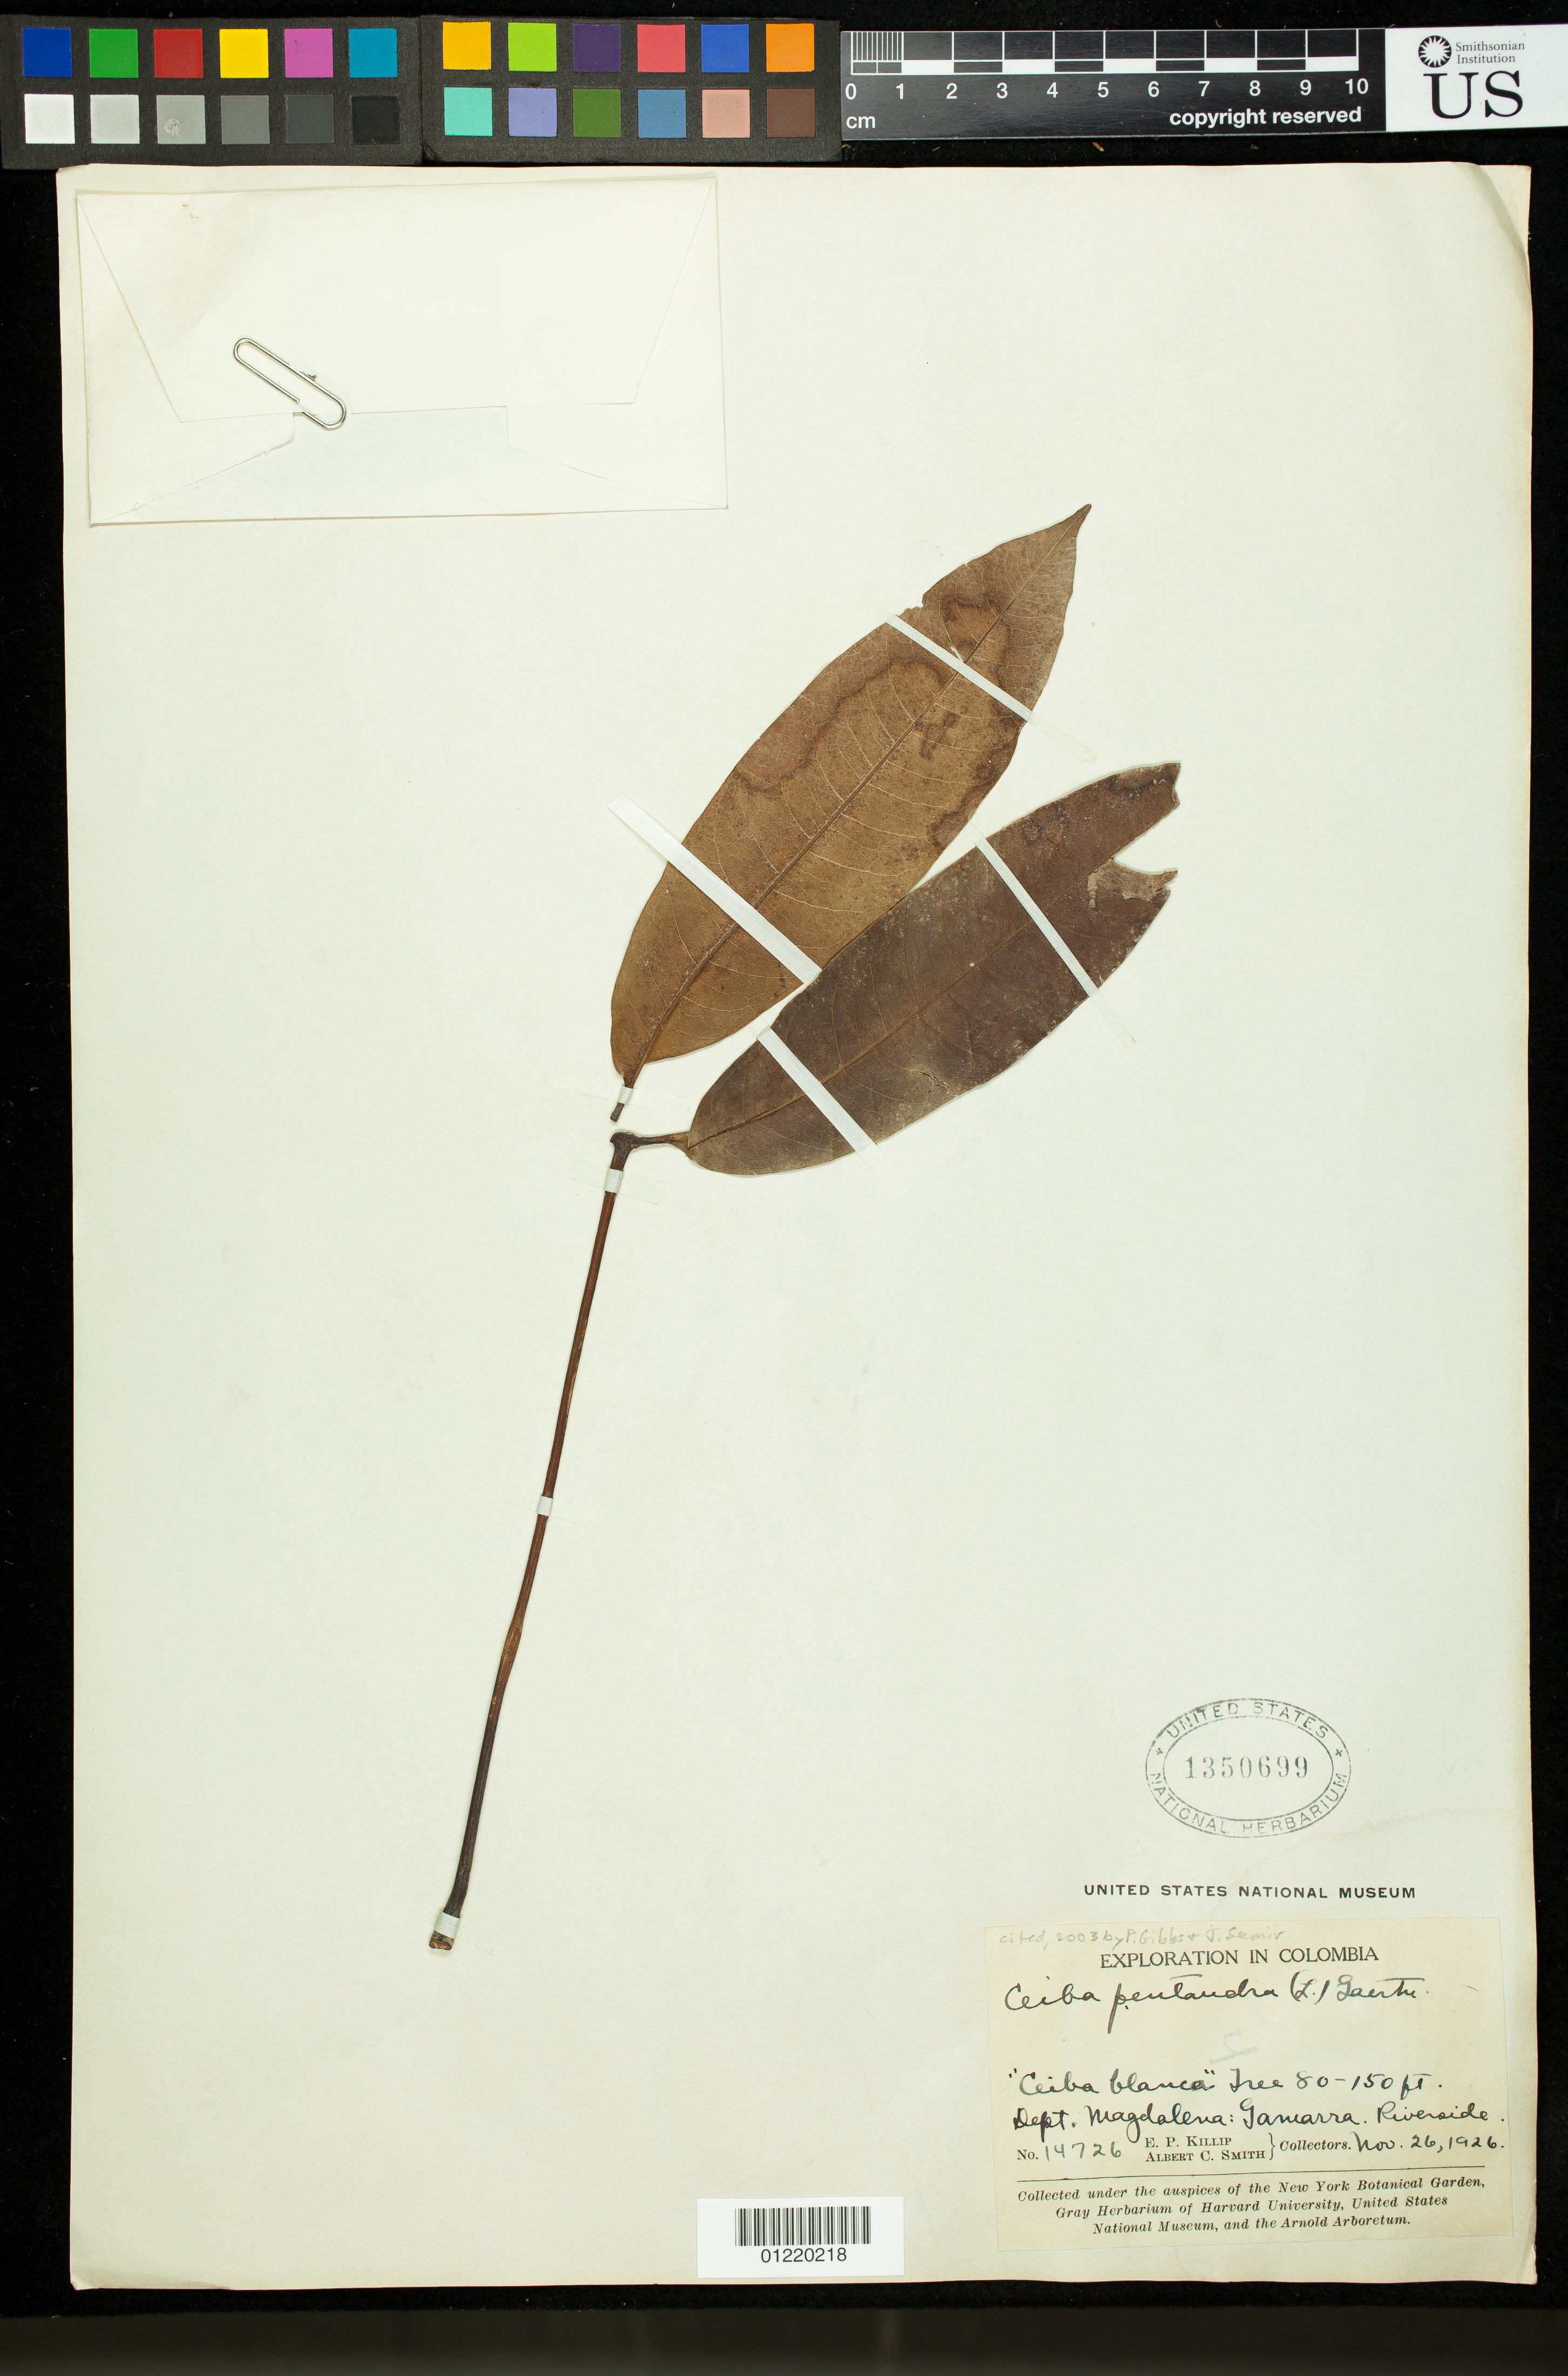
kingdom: Plantae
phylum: Tracheophyta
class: Magnoliopsida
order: Malvales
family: Malvaceae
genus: Ceiba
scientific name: Ceiba pentandra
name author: (L.) Gaertn.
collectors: E. P. Killip & A. C. Smith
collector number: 14726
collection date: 1926-11-26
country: Colombia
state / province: Magdalena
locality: Gamarra. Riverside.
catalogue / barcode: US 1350699